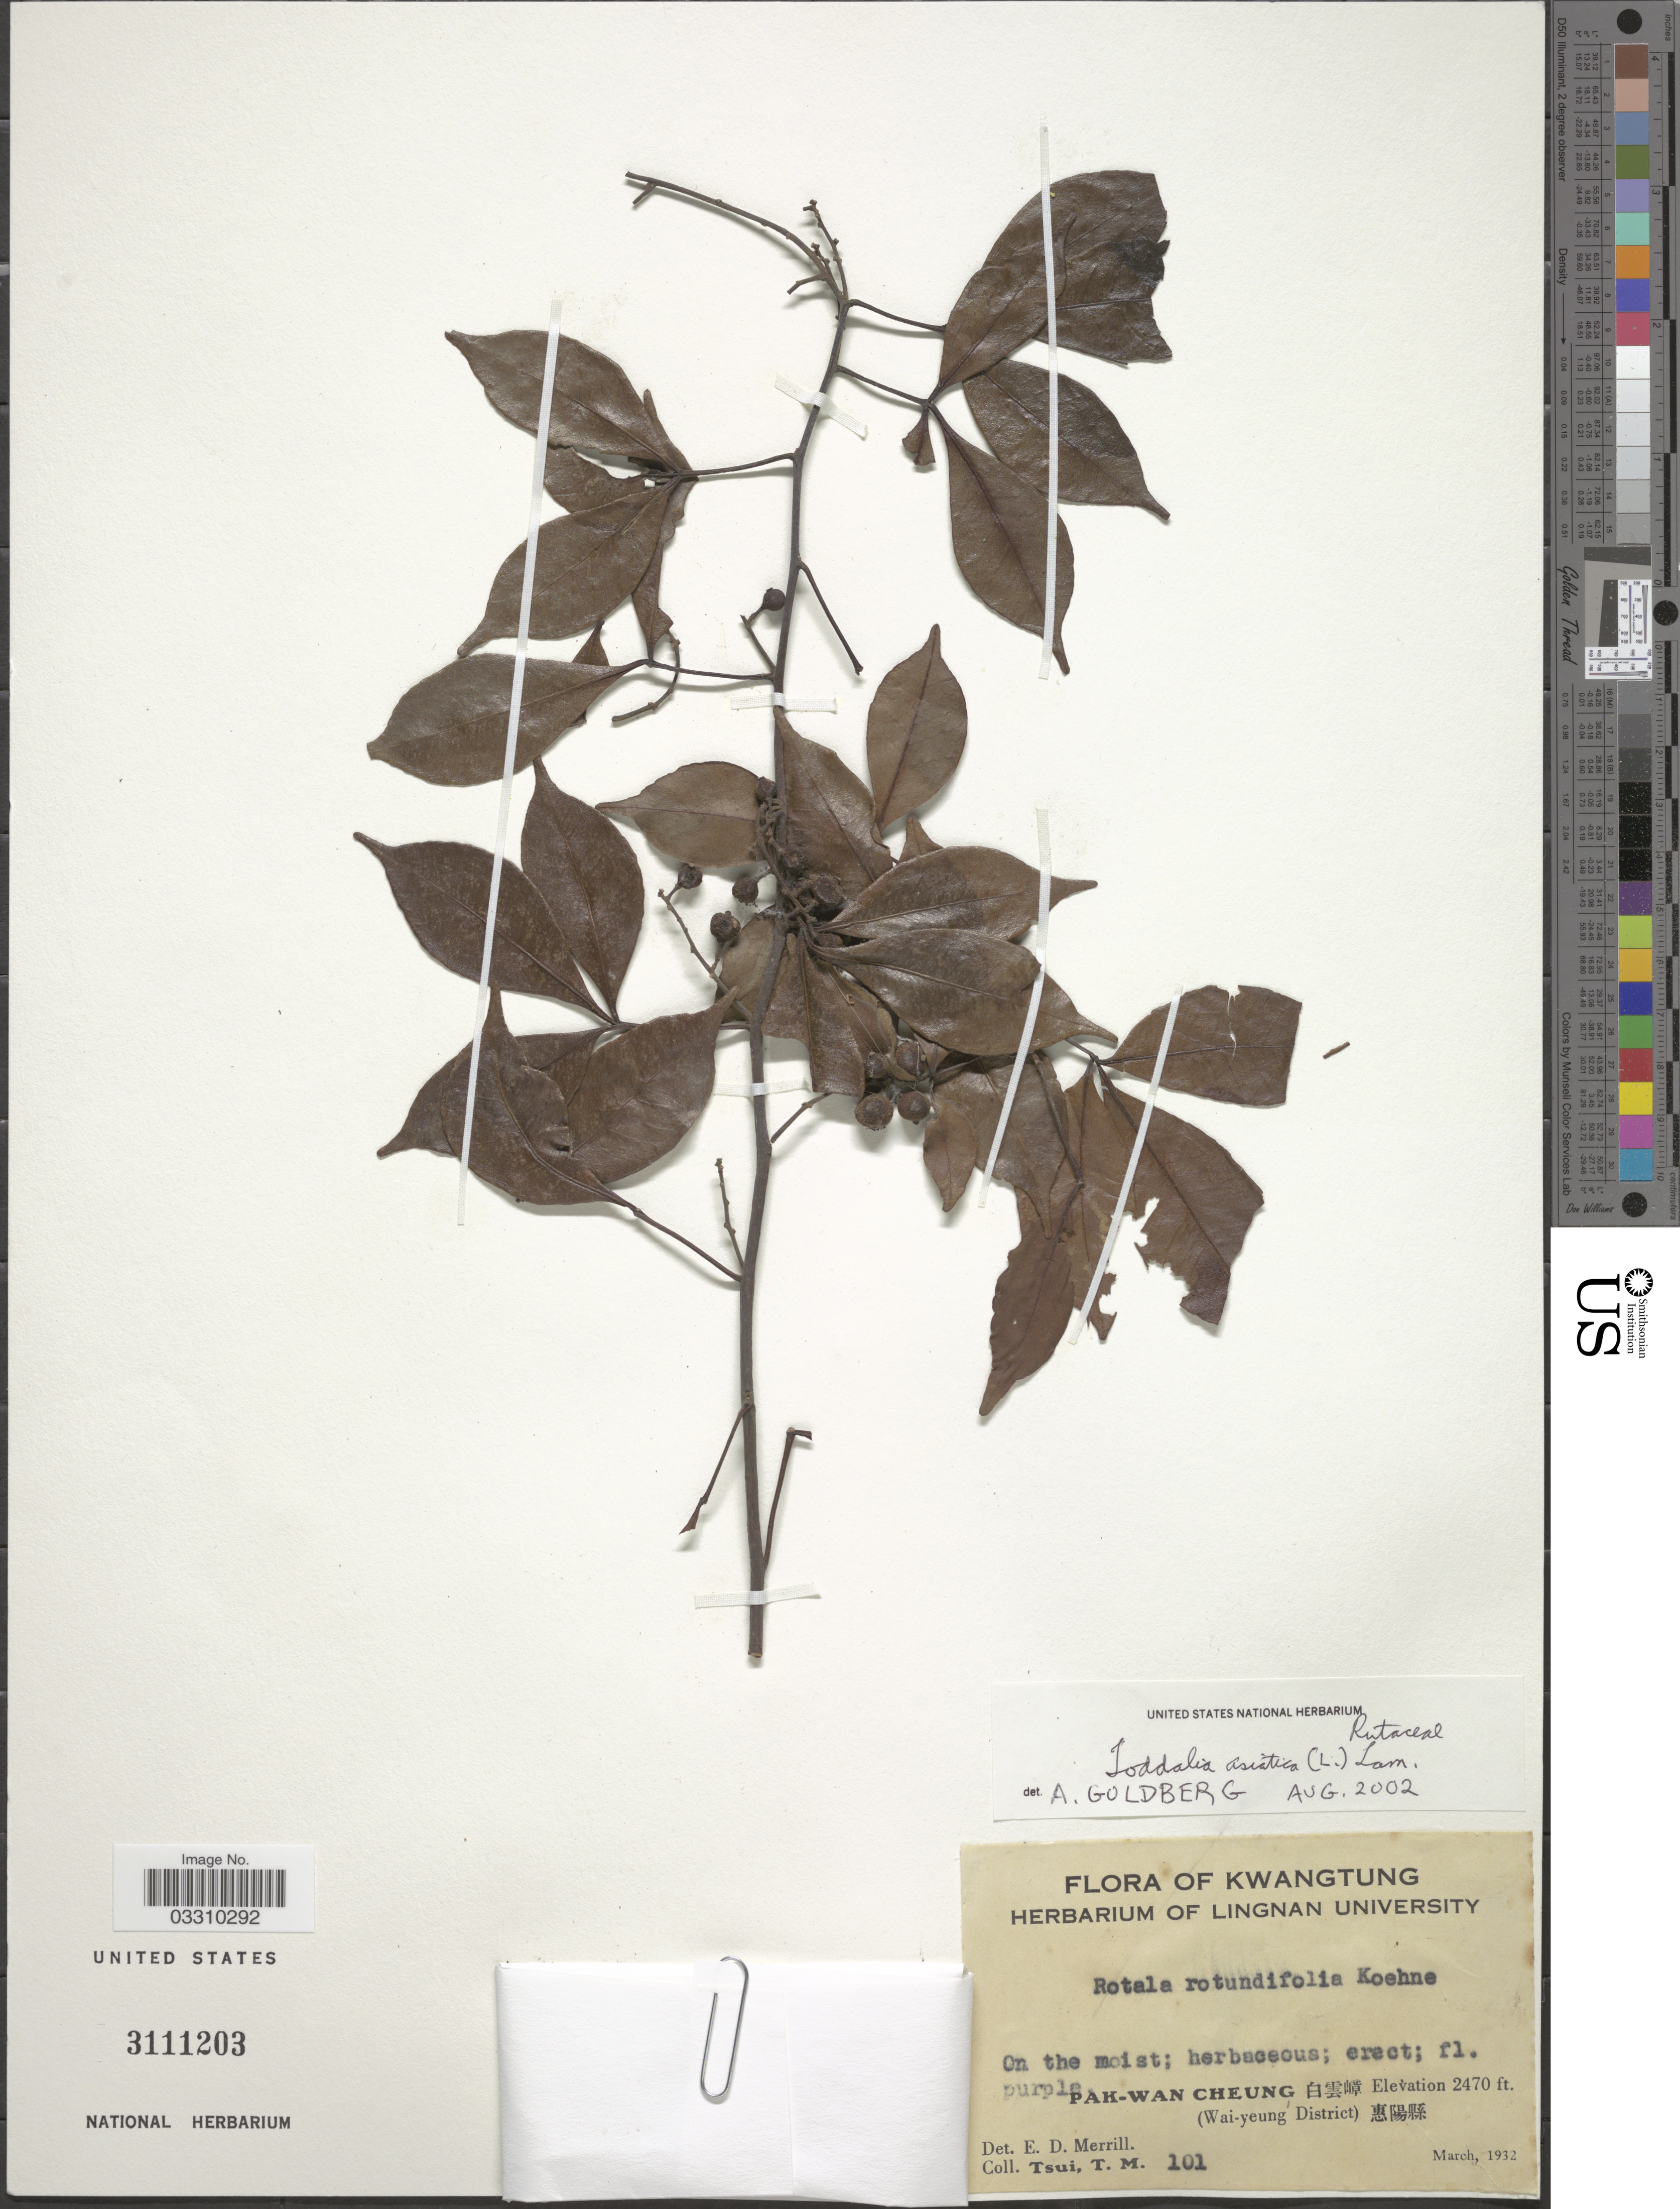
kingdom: Plantae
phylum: Tracheophyta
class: Magnoliopsida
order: Sapindales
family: Rutaceae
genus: Zanthoxylum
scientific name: Zanthoxylum asiaticum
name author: (L.) Appelhans et al.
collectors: T. Tsui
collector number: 101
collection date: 1932-03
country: China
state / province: Guangdong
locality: Kwatung.Pak-Wan Cheung (Wai-yeung District) .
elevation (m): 753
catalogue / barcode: US 3111203